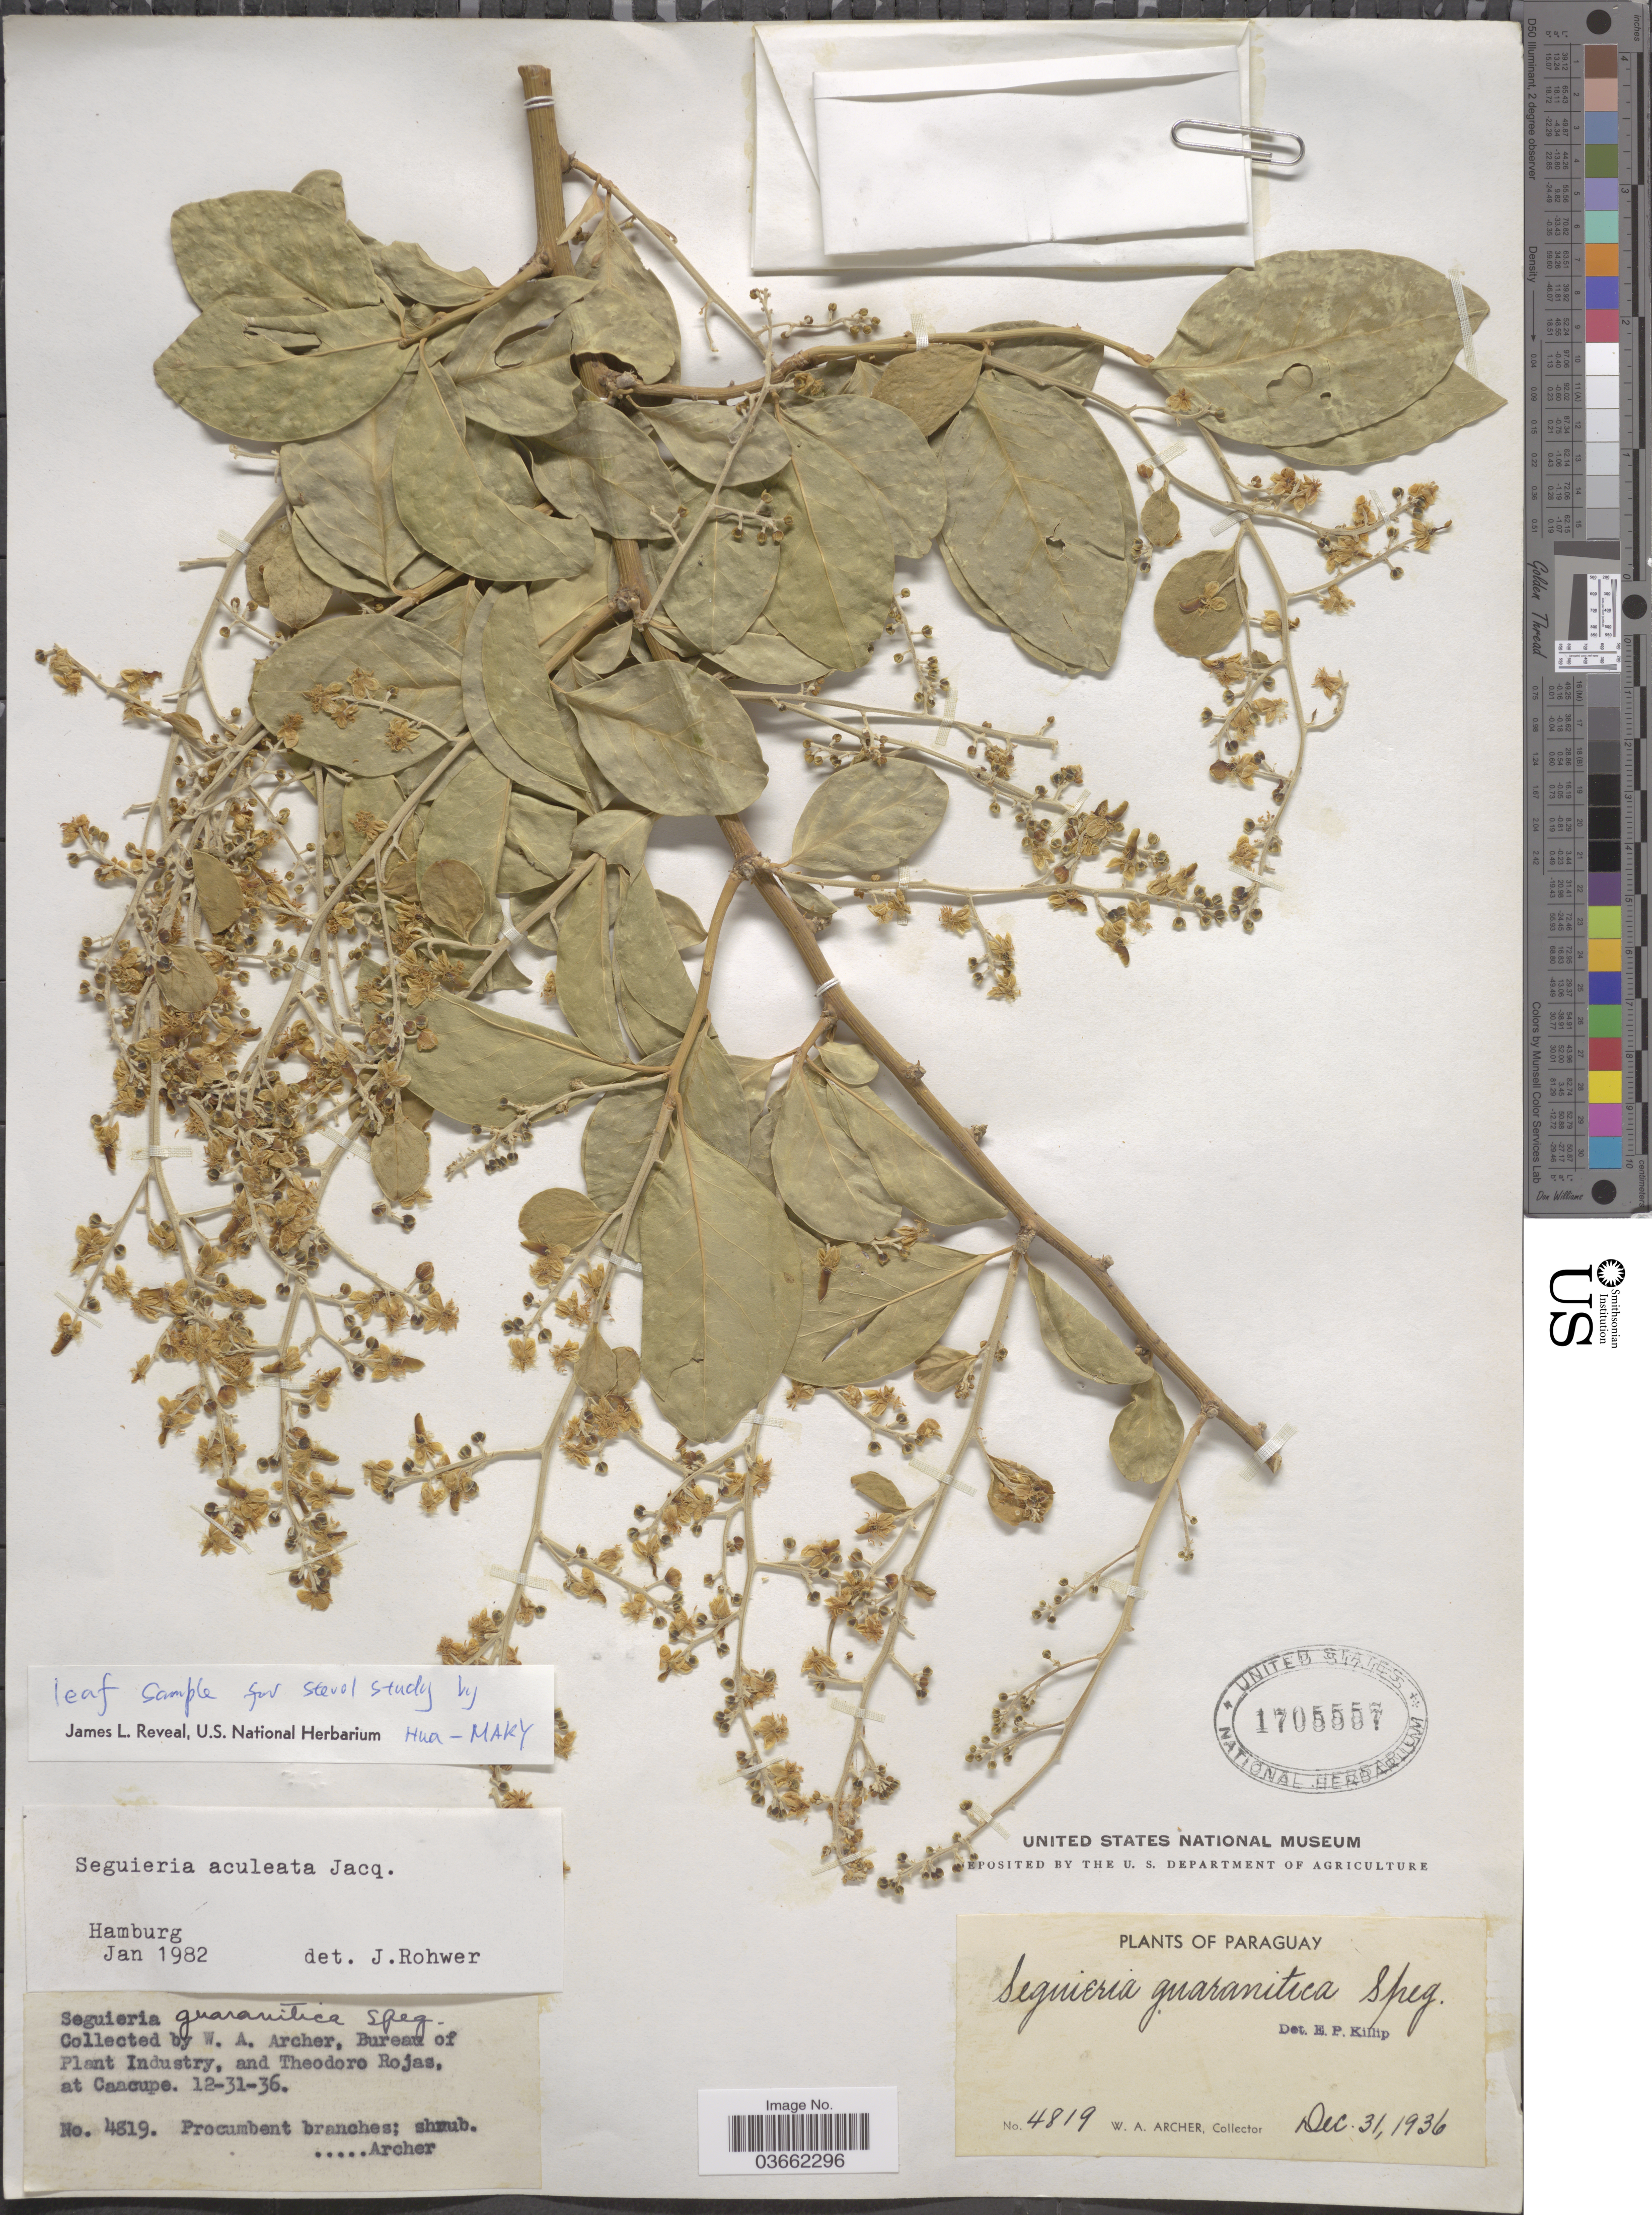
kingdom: Plantae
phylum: Tracheophyta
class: Magnoliopsida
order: Caryophyllales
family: Phytolaccaceae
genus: Seguieria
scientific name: Seguieria aculeata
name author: Jacq.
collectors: W. Archer & T. Rojas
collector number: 4819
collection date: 1936-12-31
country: Paraguay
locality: Caacupe.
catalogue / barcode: US 1705557